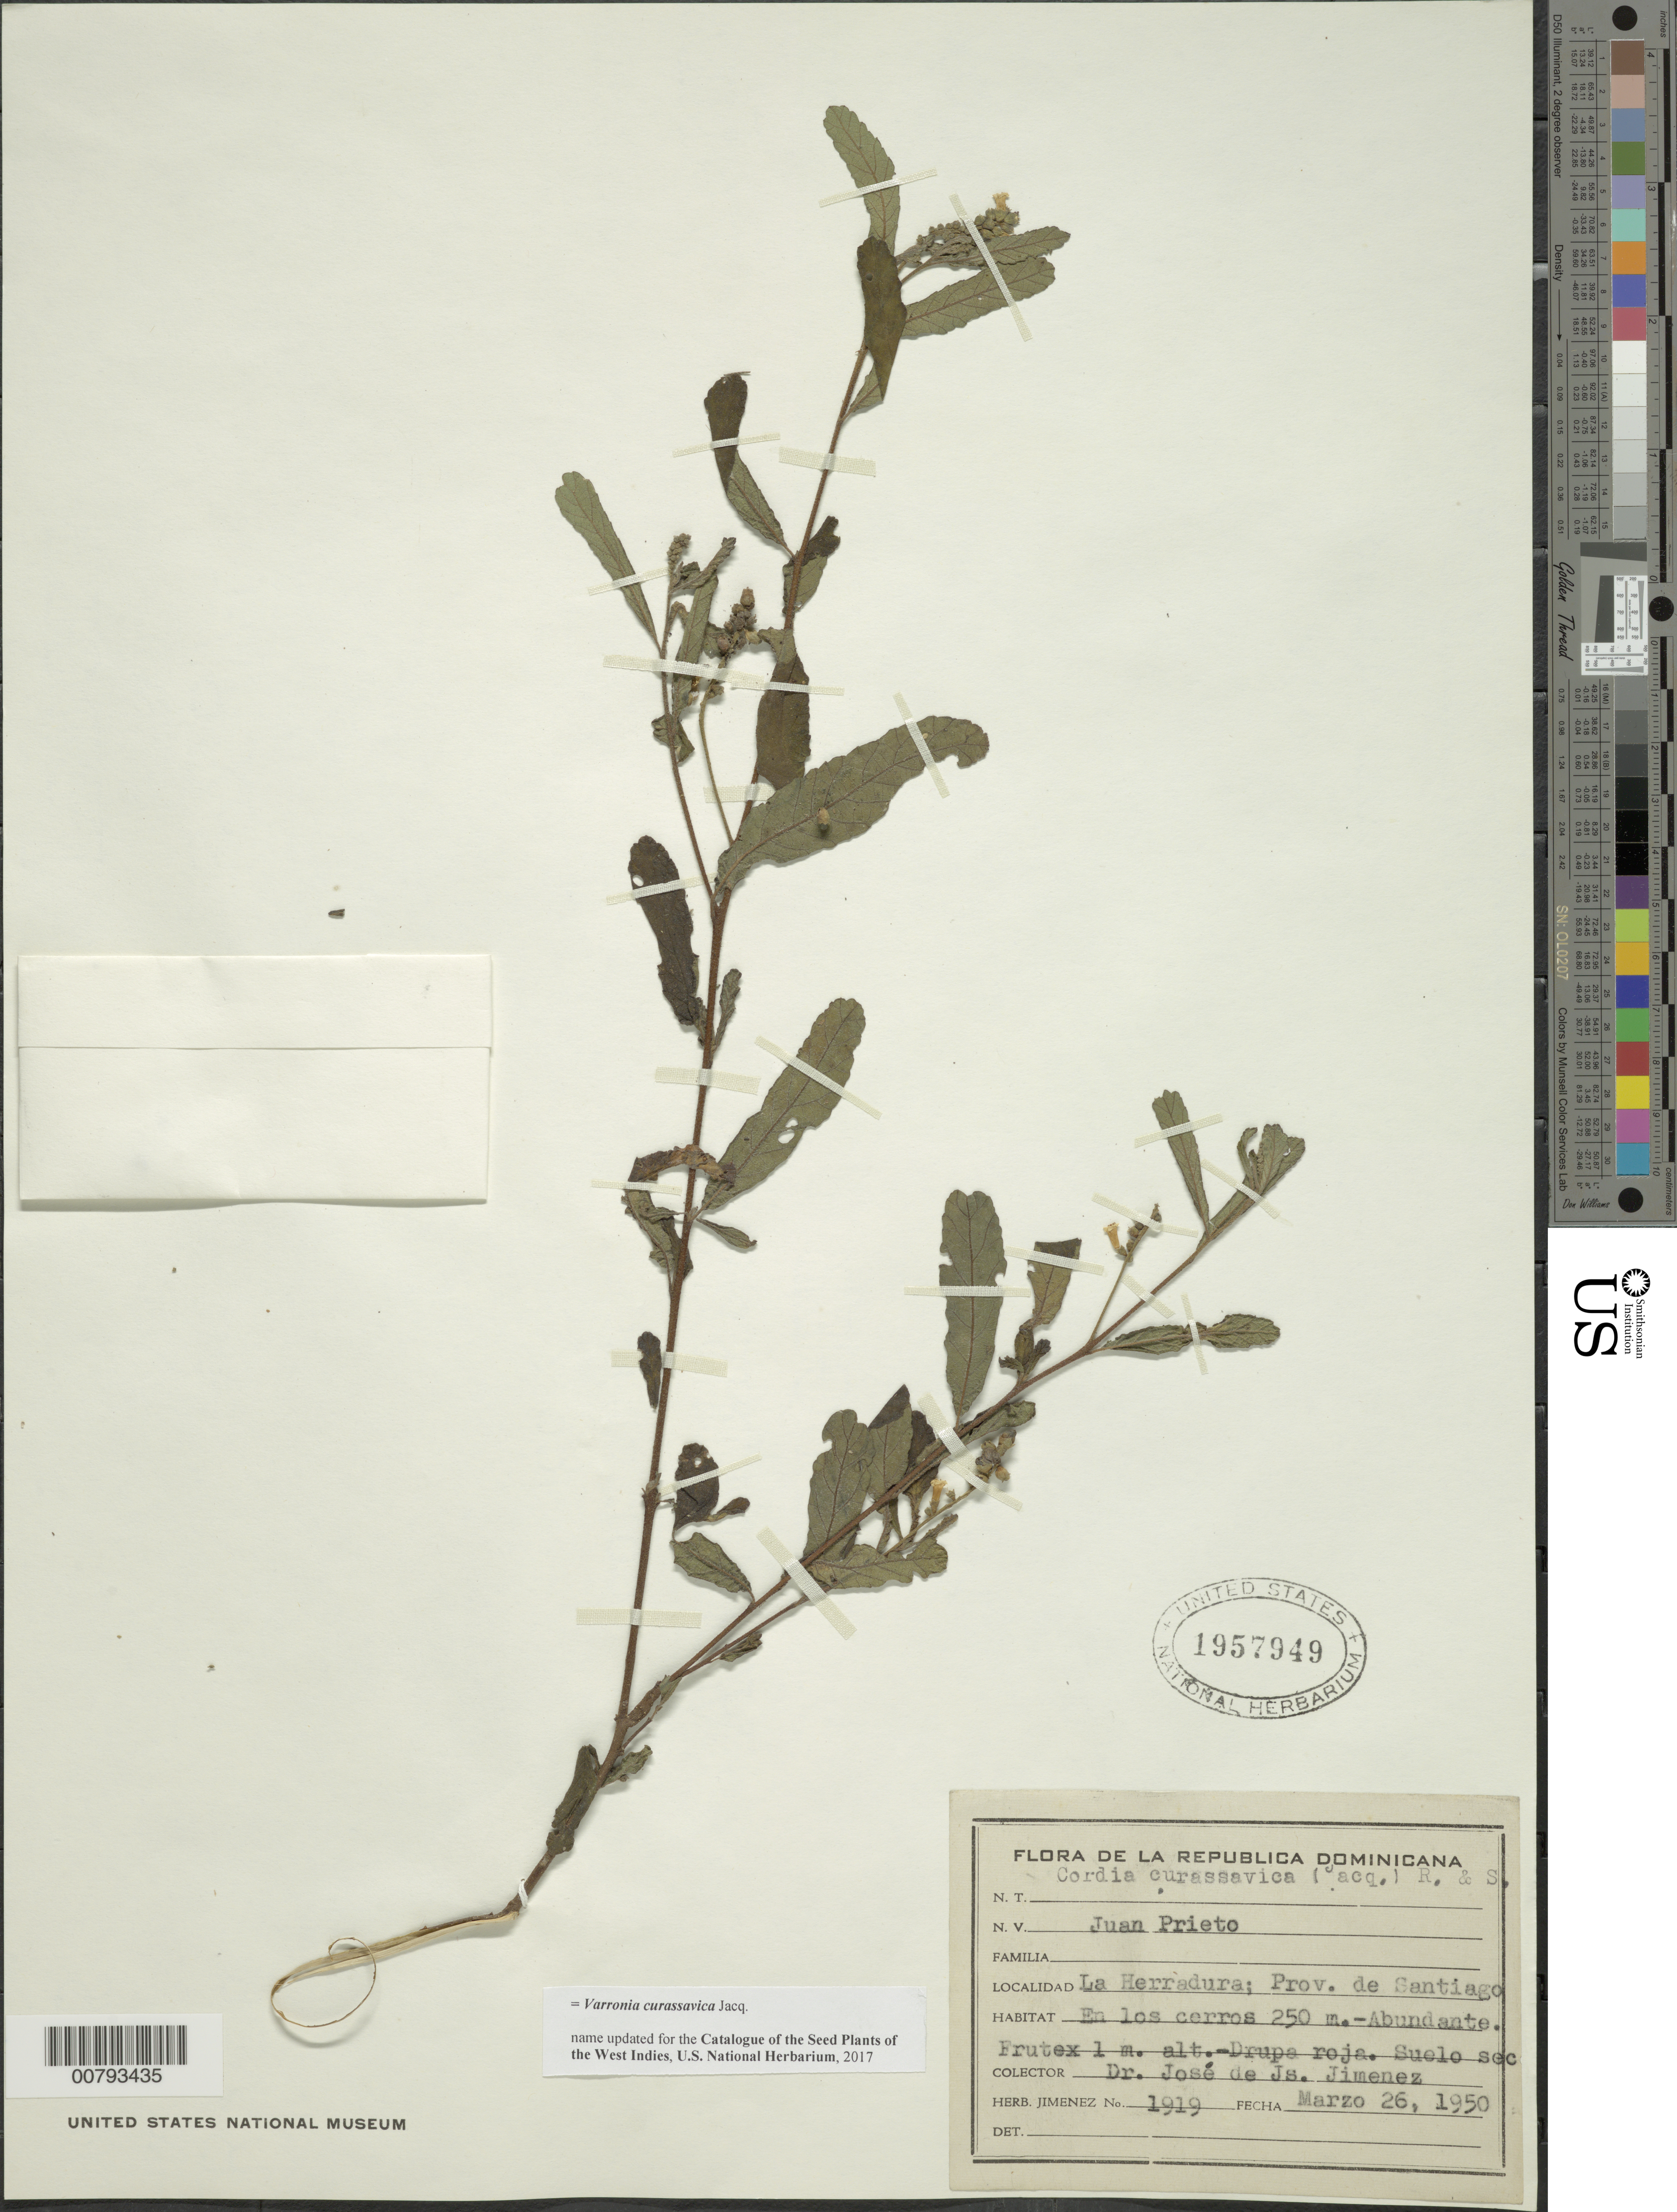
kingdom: Plantae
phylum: Tracheophyta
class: Magnoliopsida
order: Boraginales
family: Cordiaceae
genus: Varronia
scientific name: Varronia curassavica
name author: Jacq.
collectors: J. J. Jiménez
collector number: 1919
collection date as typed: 26 Mar 1950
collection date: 1950-03-26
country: Dominican Republic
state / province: Santiago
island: Hispaniola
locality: La Herradura.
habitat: In hills, dry soil.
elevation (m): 250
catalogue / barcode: US 1957949